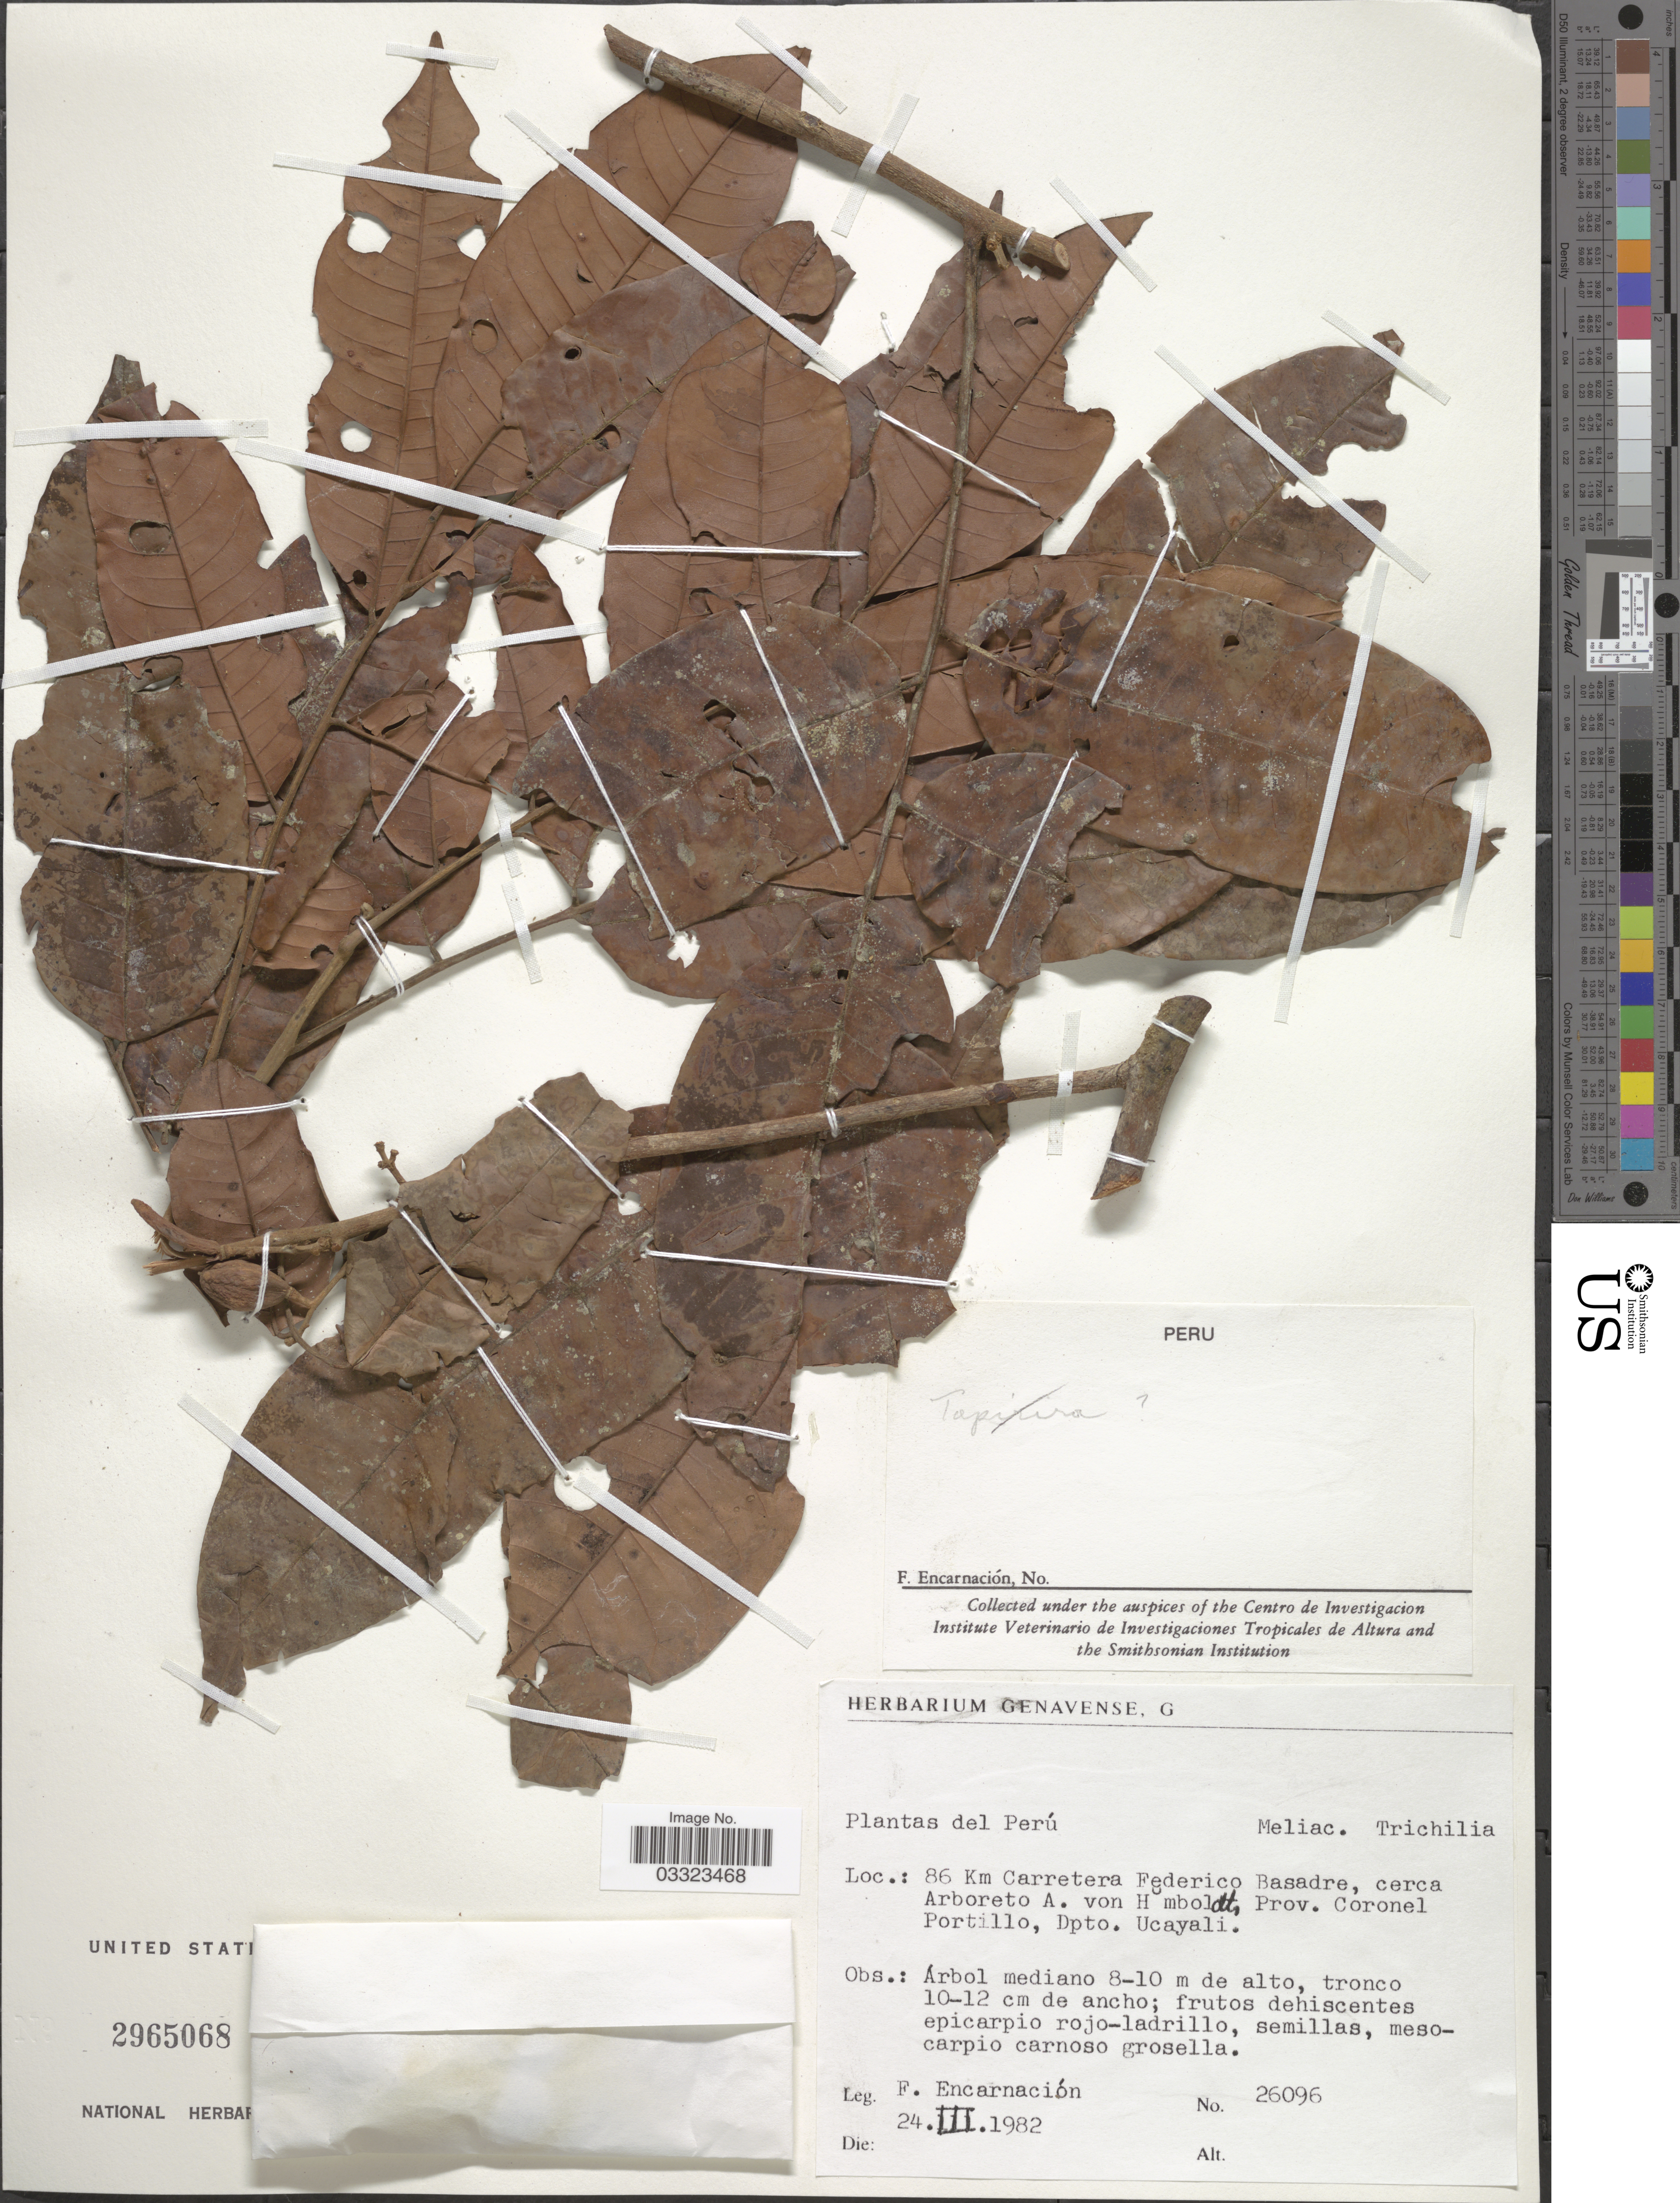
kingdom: Plantae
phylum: Tracheophyta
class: Magnoliopsida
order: Sapindales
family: Meliaceae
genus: Trichilia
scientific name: Trichilia sp.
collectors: F. Encarnación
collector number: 26096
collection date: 1982-03-24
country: Peru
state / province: Ucayali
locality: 86 Km Carretera Federico Basadre, cerca Arboreto A. von Humboldt, Prov. Coronel Portillo, Dpto. Ucayali.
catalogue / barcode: US 2965068